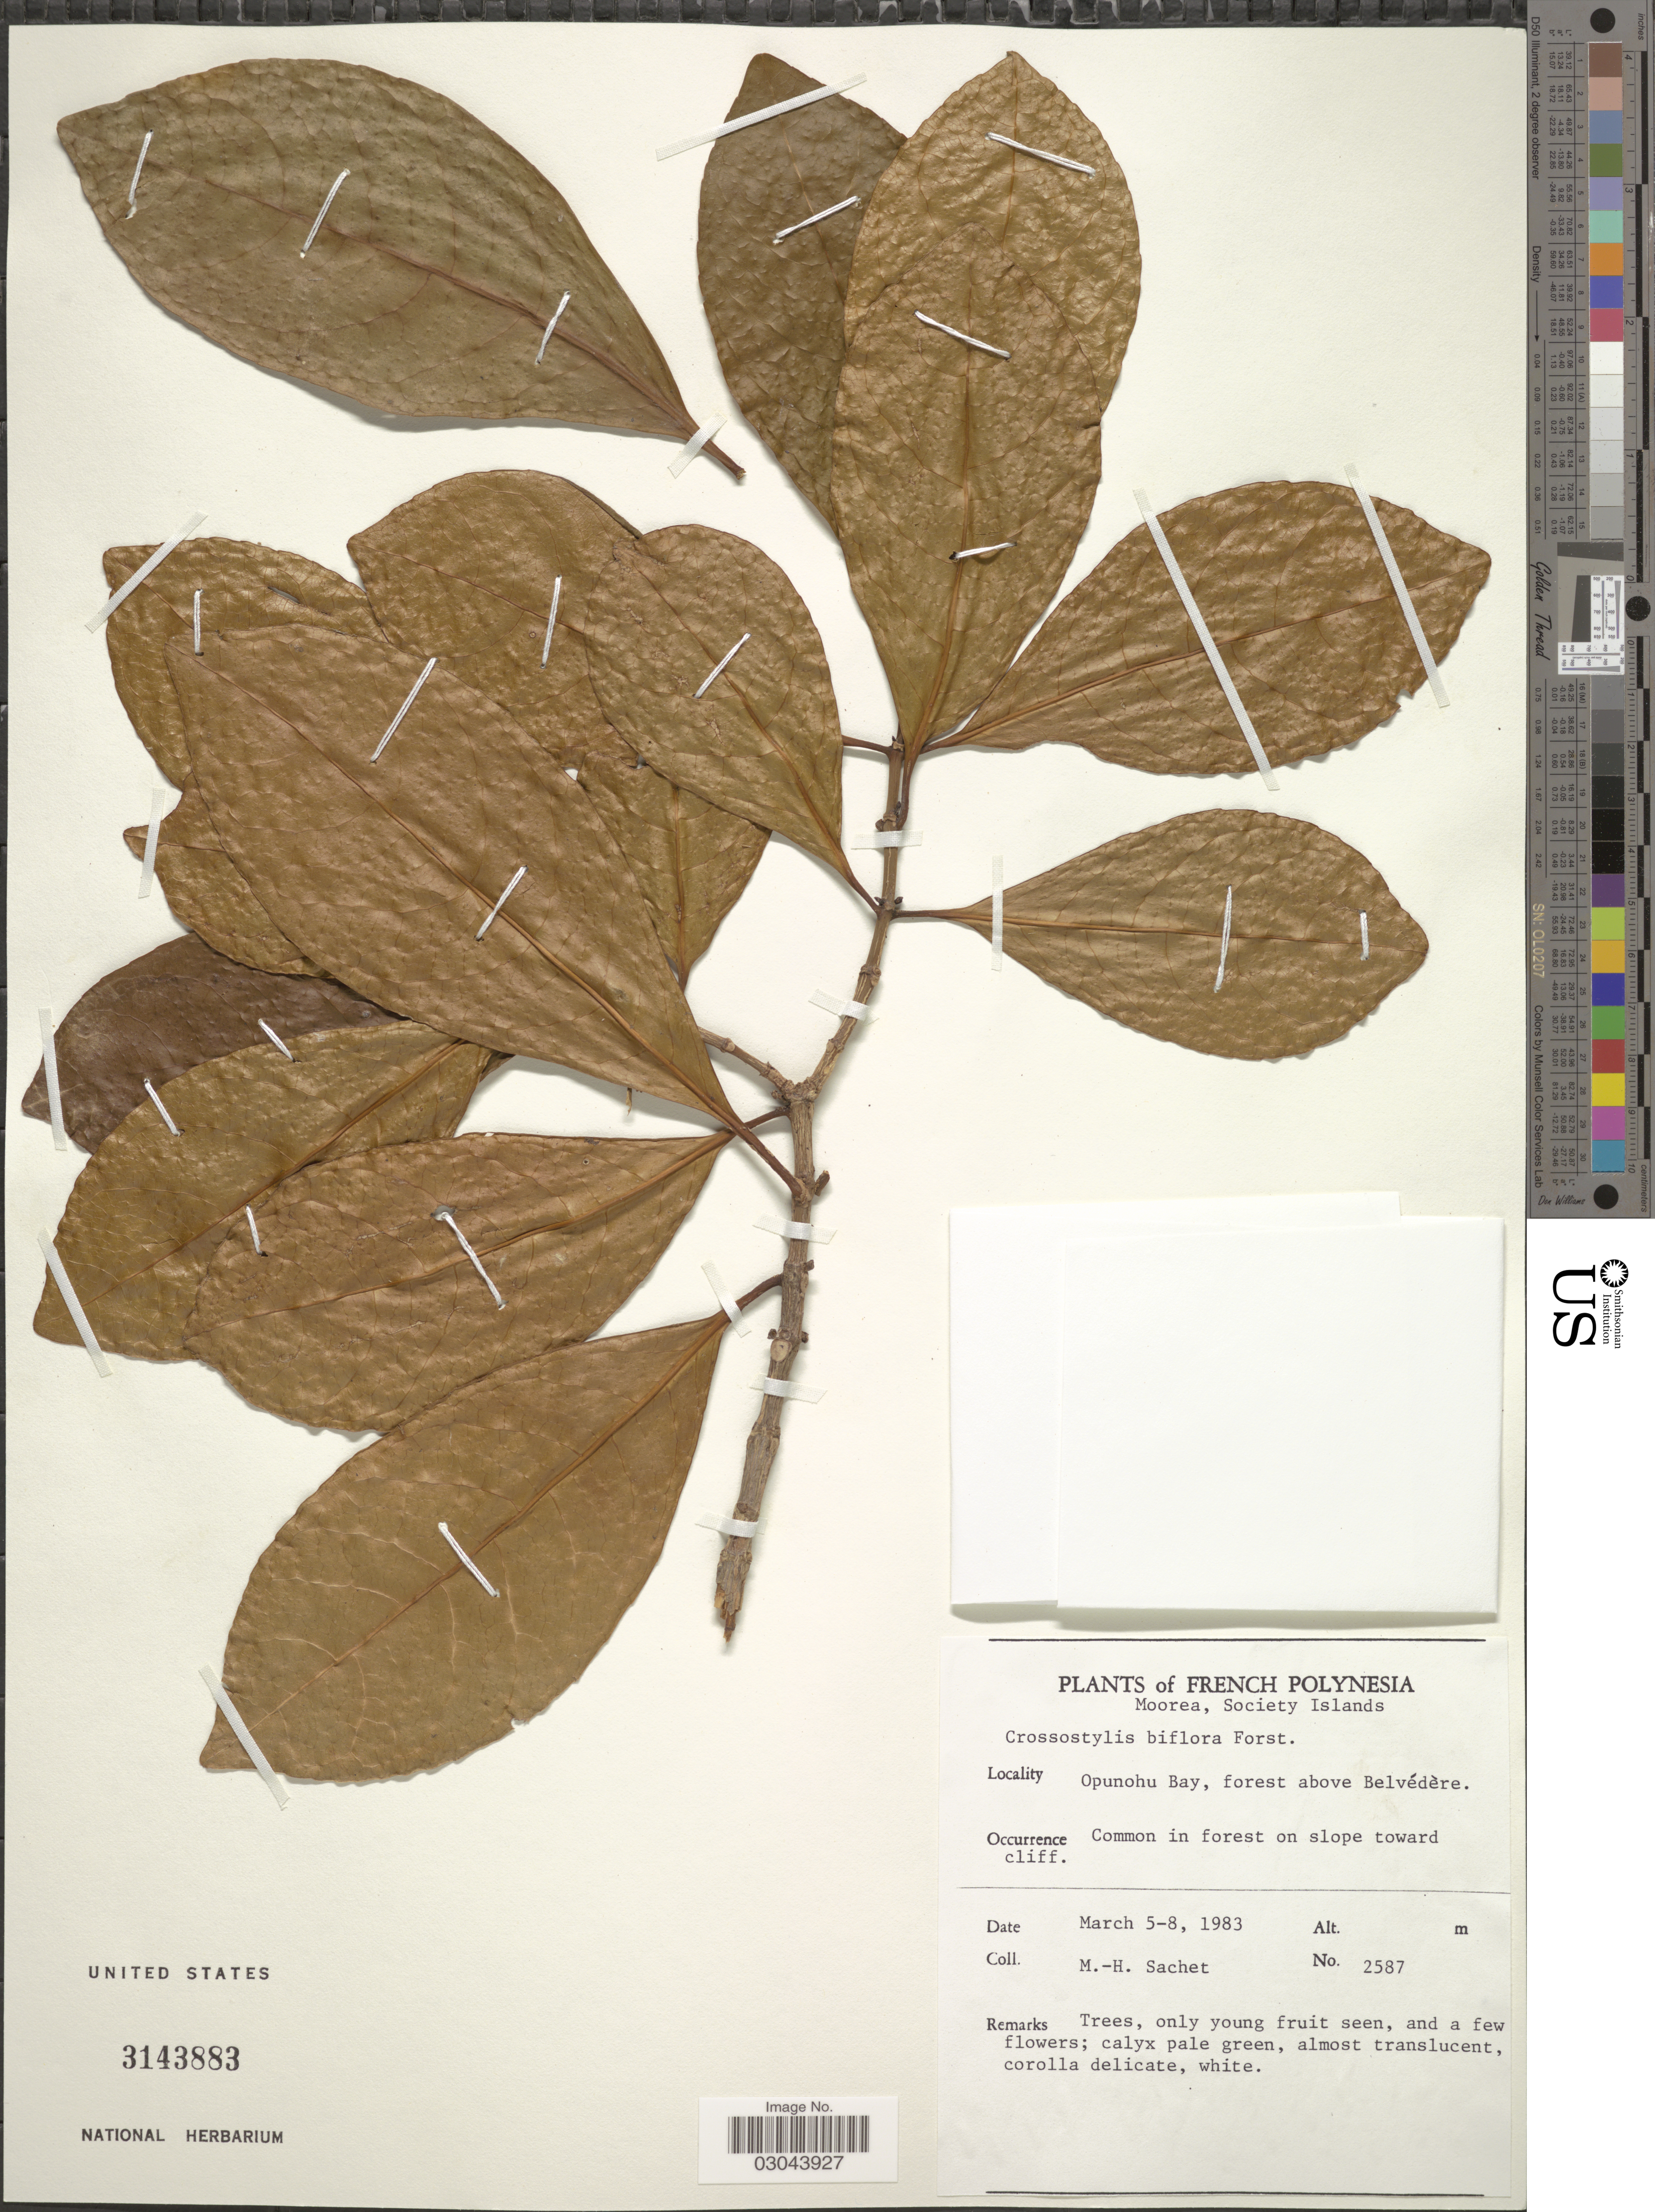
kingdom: Plantae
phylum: Tracheophyta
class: Magnoliopsida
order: Malpighiales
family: Rhizophoraceae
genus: Crossostylis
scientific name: Crossostylis biflora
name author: J.R. Forst. & G. Forst.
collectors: M.-H. Sachet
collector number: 2587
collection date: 1983-03-05/1983-03-08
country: French Polynesia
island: Moorea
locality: Moorea, Society Islands. Opunohu Bay, forest above Belvédère.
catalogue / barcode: US 3143883